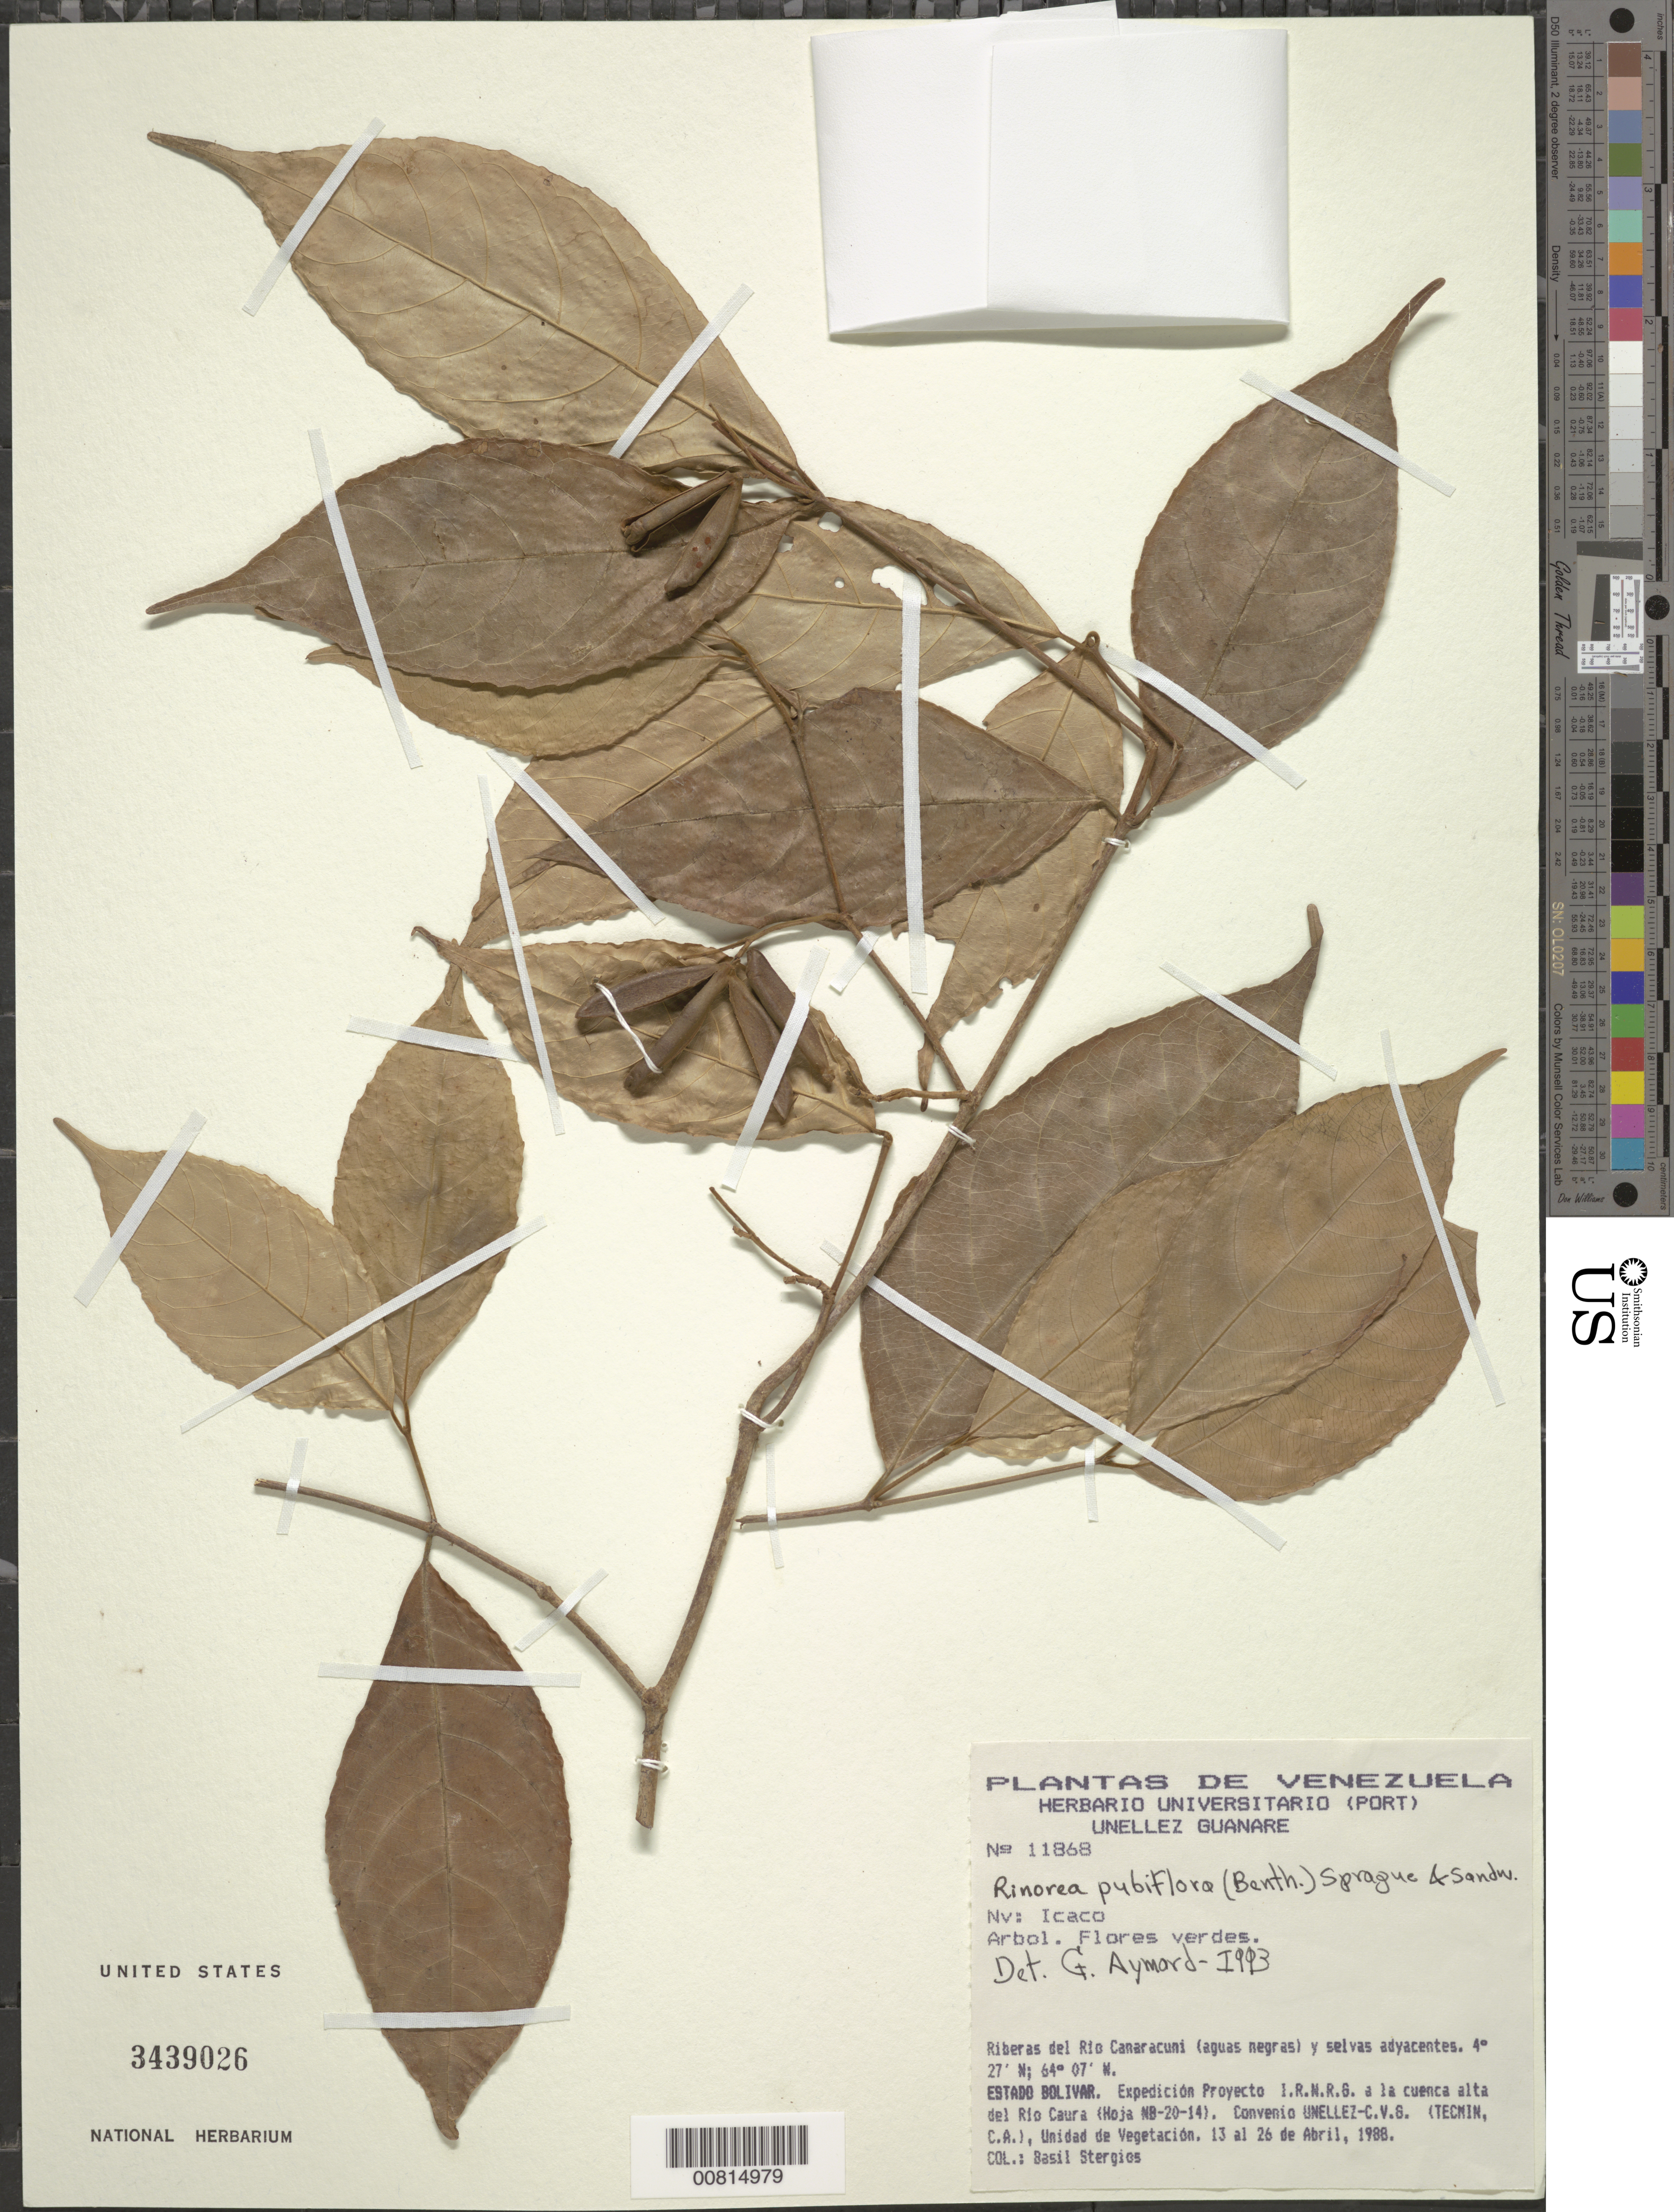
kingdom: Plantae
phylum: Tracheophyta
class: Magnoliopsida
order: Malpighiales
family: Violaceae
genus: Rinorea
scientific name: Rinorea pubiflora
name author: (Benth.) Sprague & Sandwith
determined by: Aymard C., G. A., (PORT), Univ. Nac. Exp. de los Llanos Ezequiel Zamora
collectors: B. G. Stergios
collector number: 11868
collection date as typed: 13-Apr-88 to 26-Apr-88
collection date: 1988-04-13/1988-04-26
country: Venezuela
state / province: Bolívar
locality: Río Canaracuni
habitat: Riberas del río (agua negras) y selvas adyacentes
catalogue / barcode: US 3439026